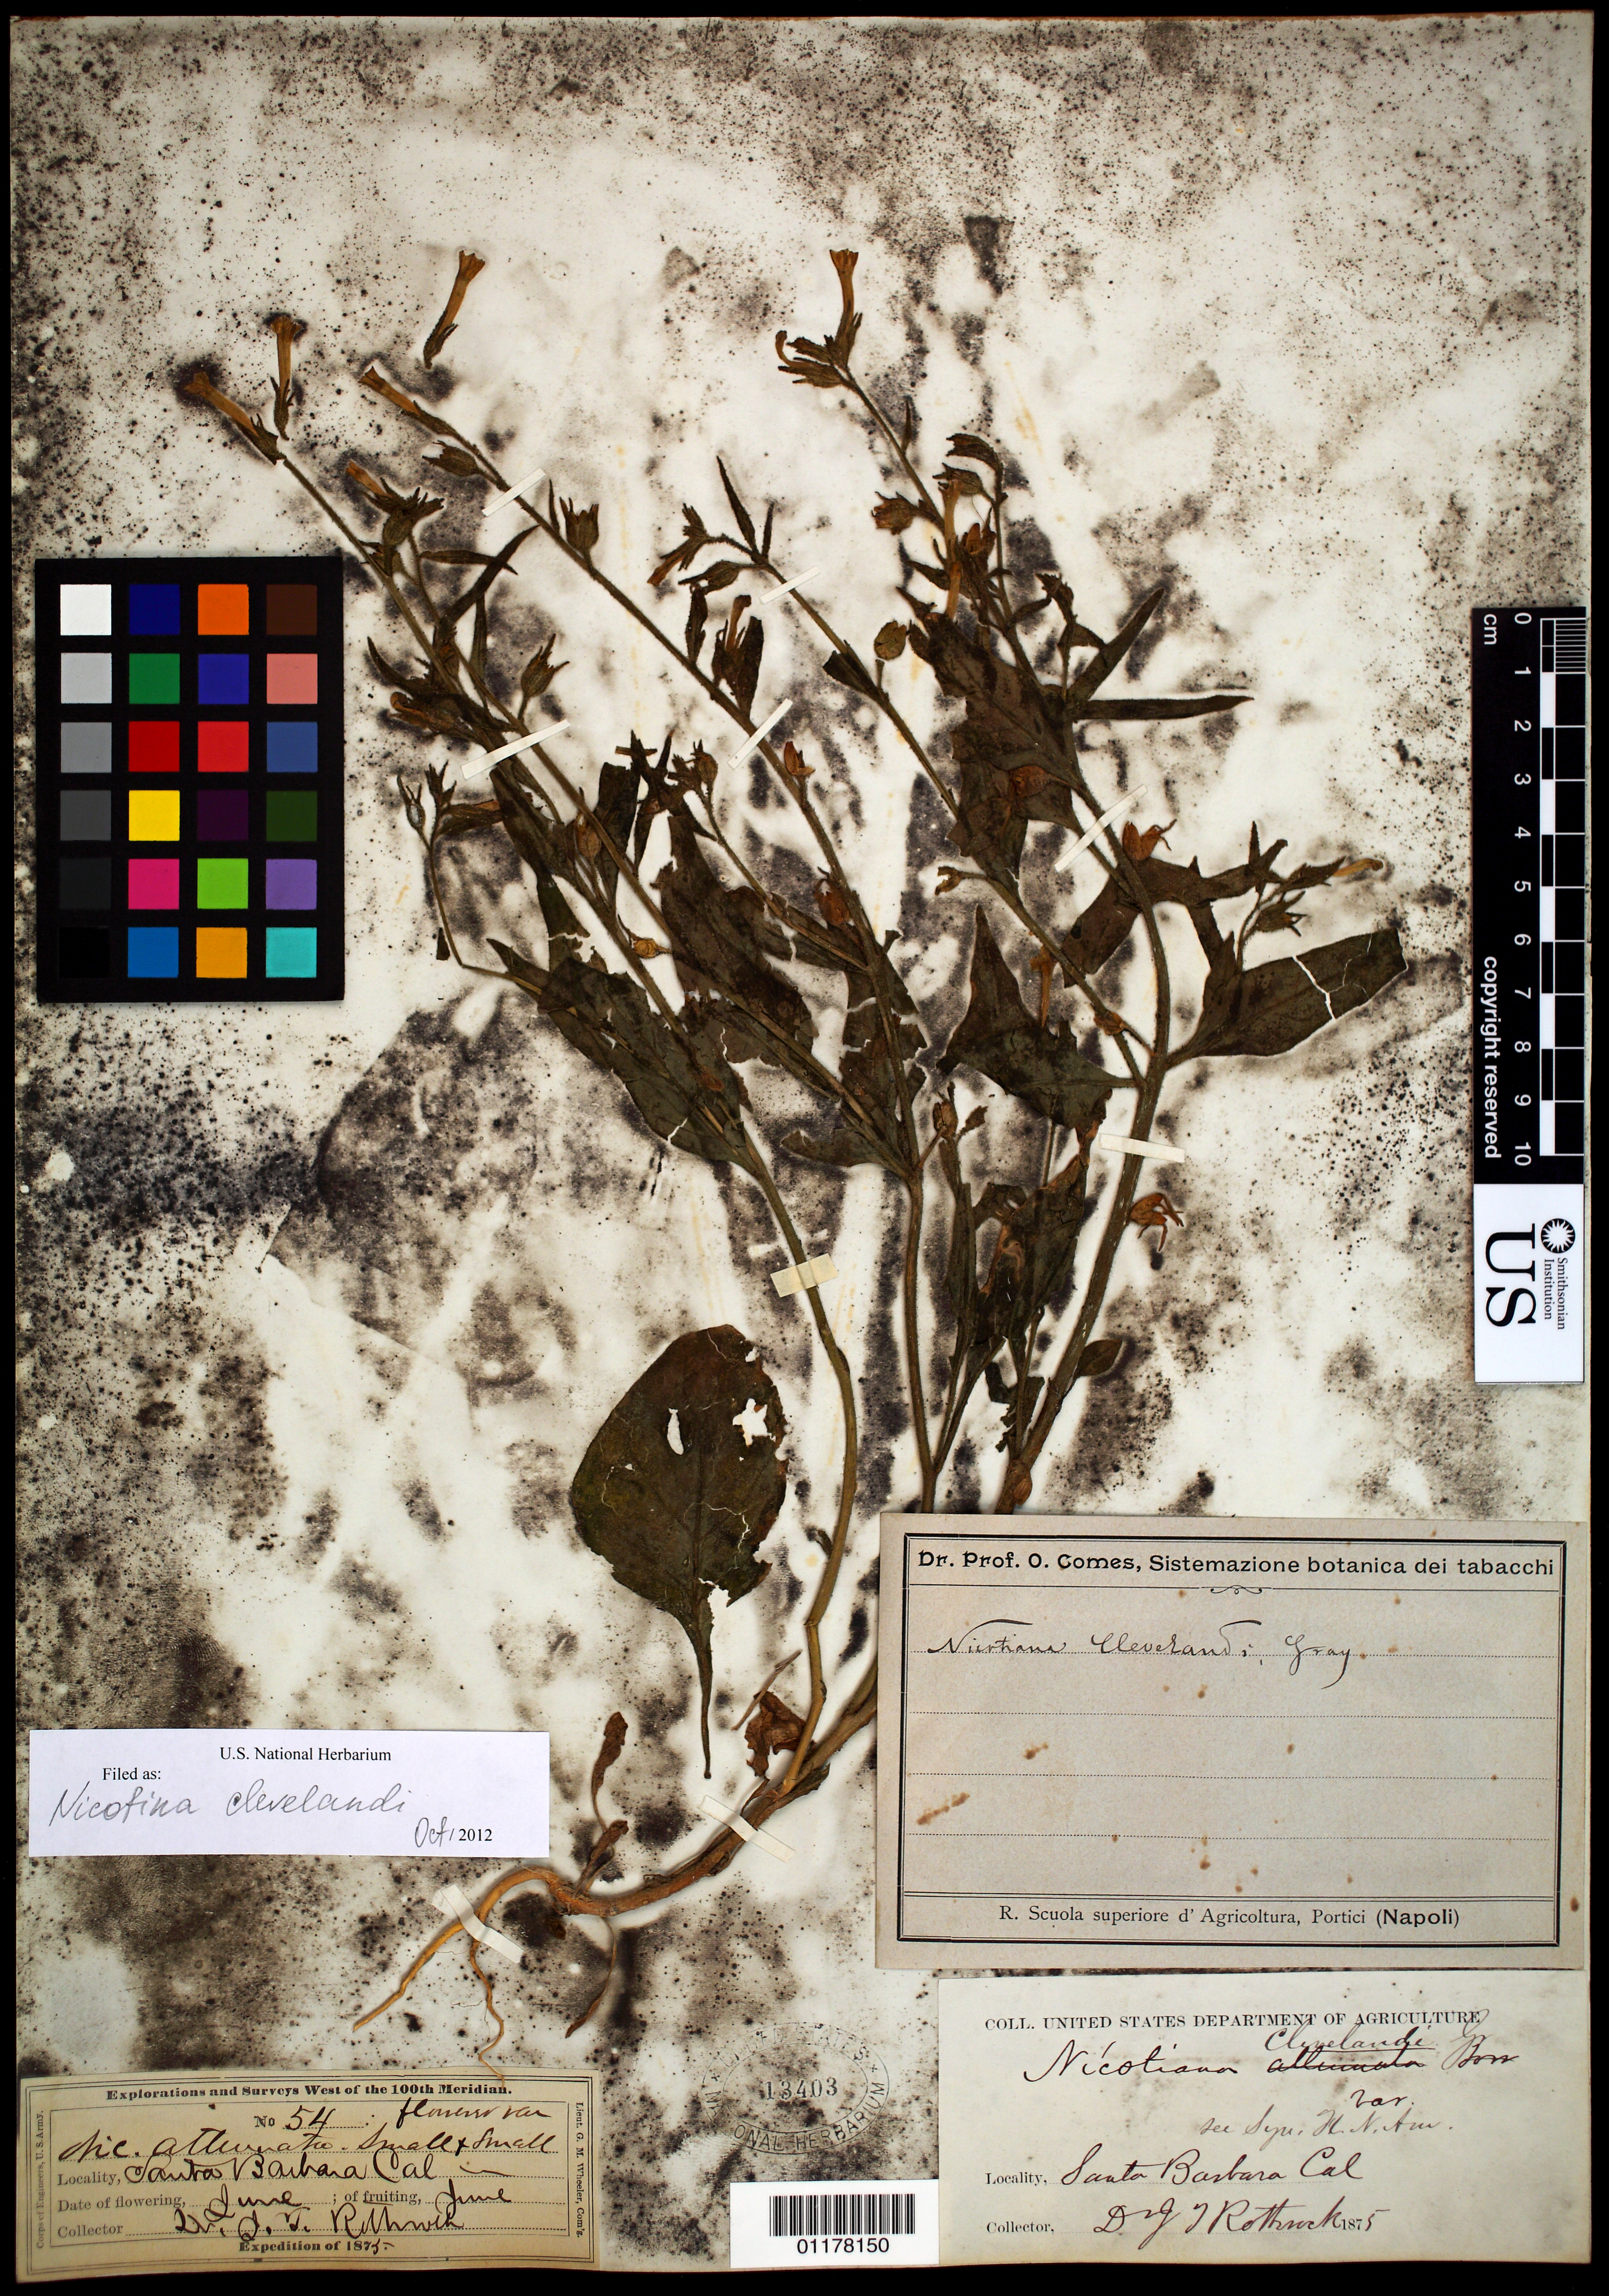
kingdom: Plantae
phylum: Tracheophyta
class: Magnoliopsida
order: Solanales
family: Solanaceae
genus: Nicotiana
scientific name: Nicotiana clevelandii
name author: A. Gray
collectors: J. T. Rothrock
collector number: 54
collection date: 1875-06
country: United States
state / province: California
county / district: Santa Barbara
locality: Santa Barbara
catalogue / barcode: US 13403